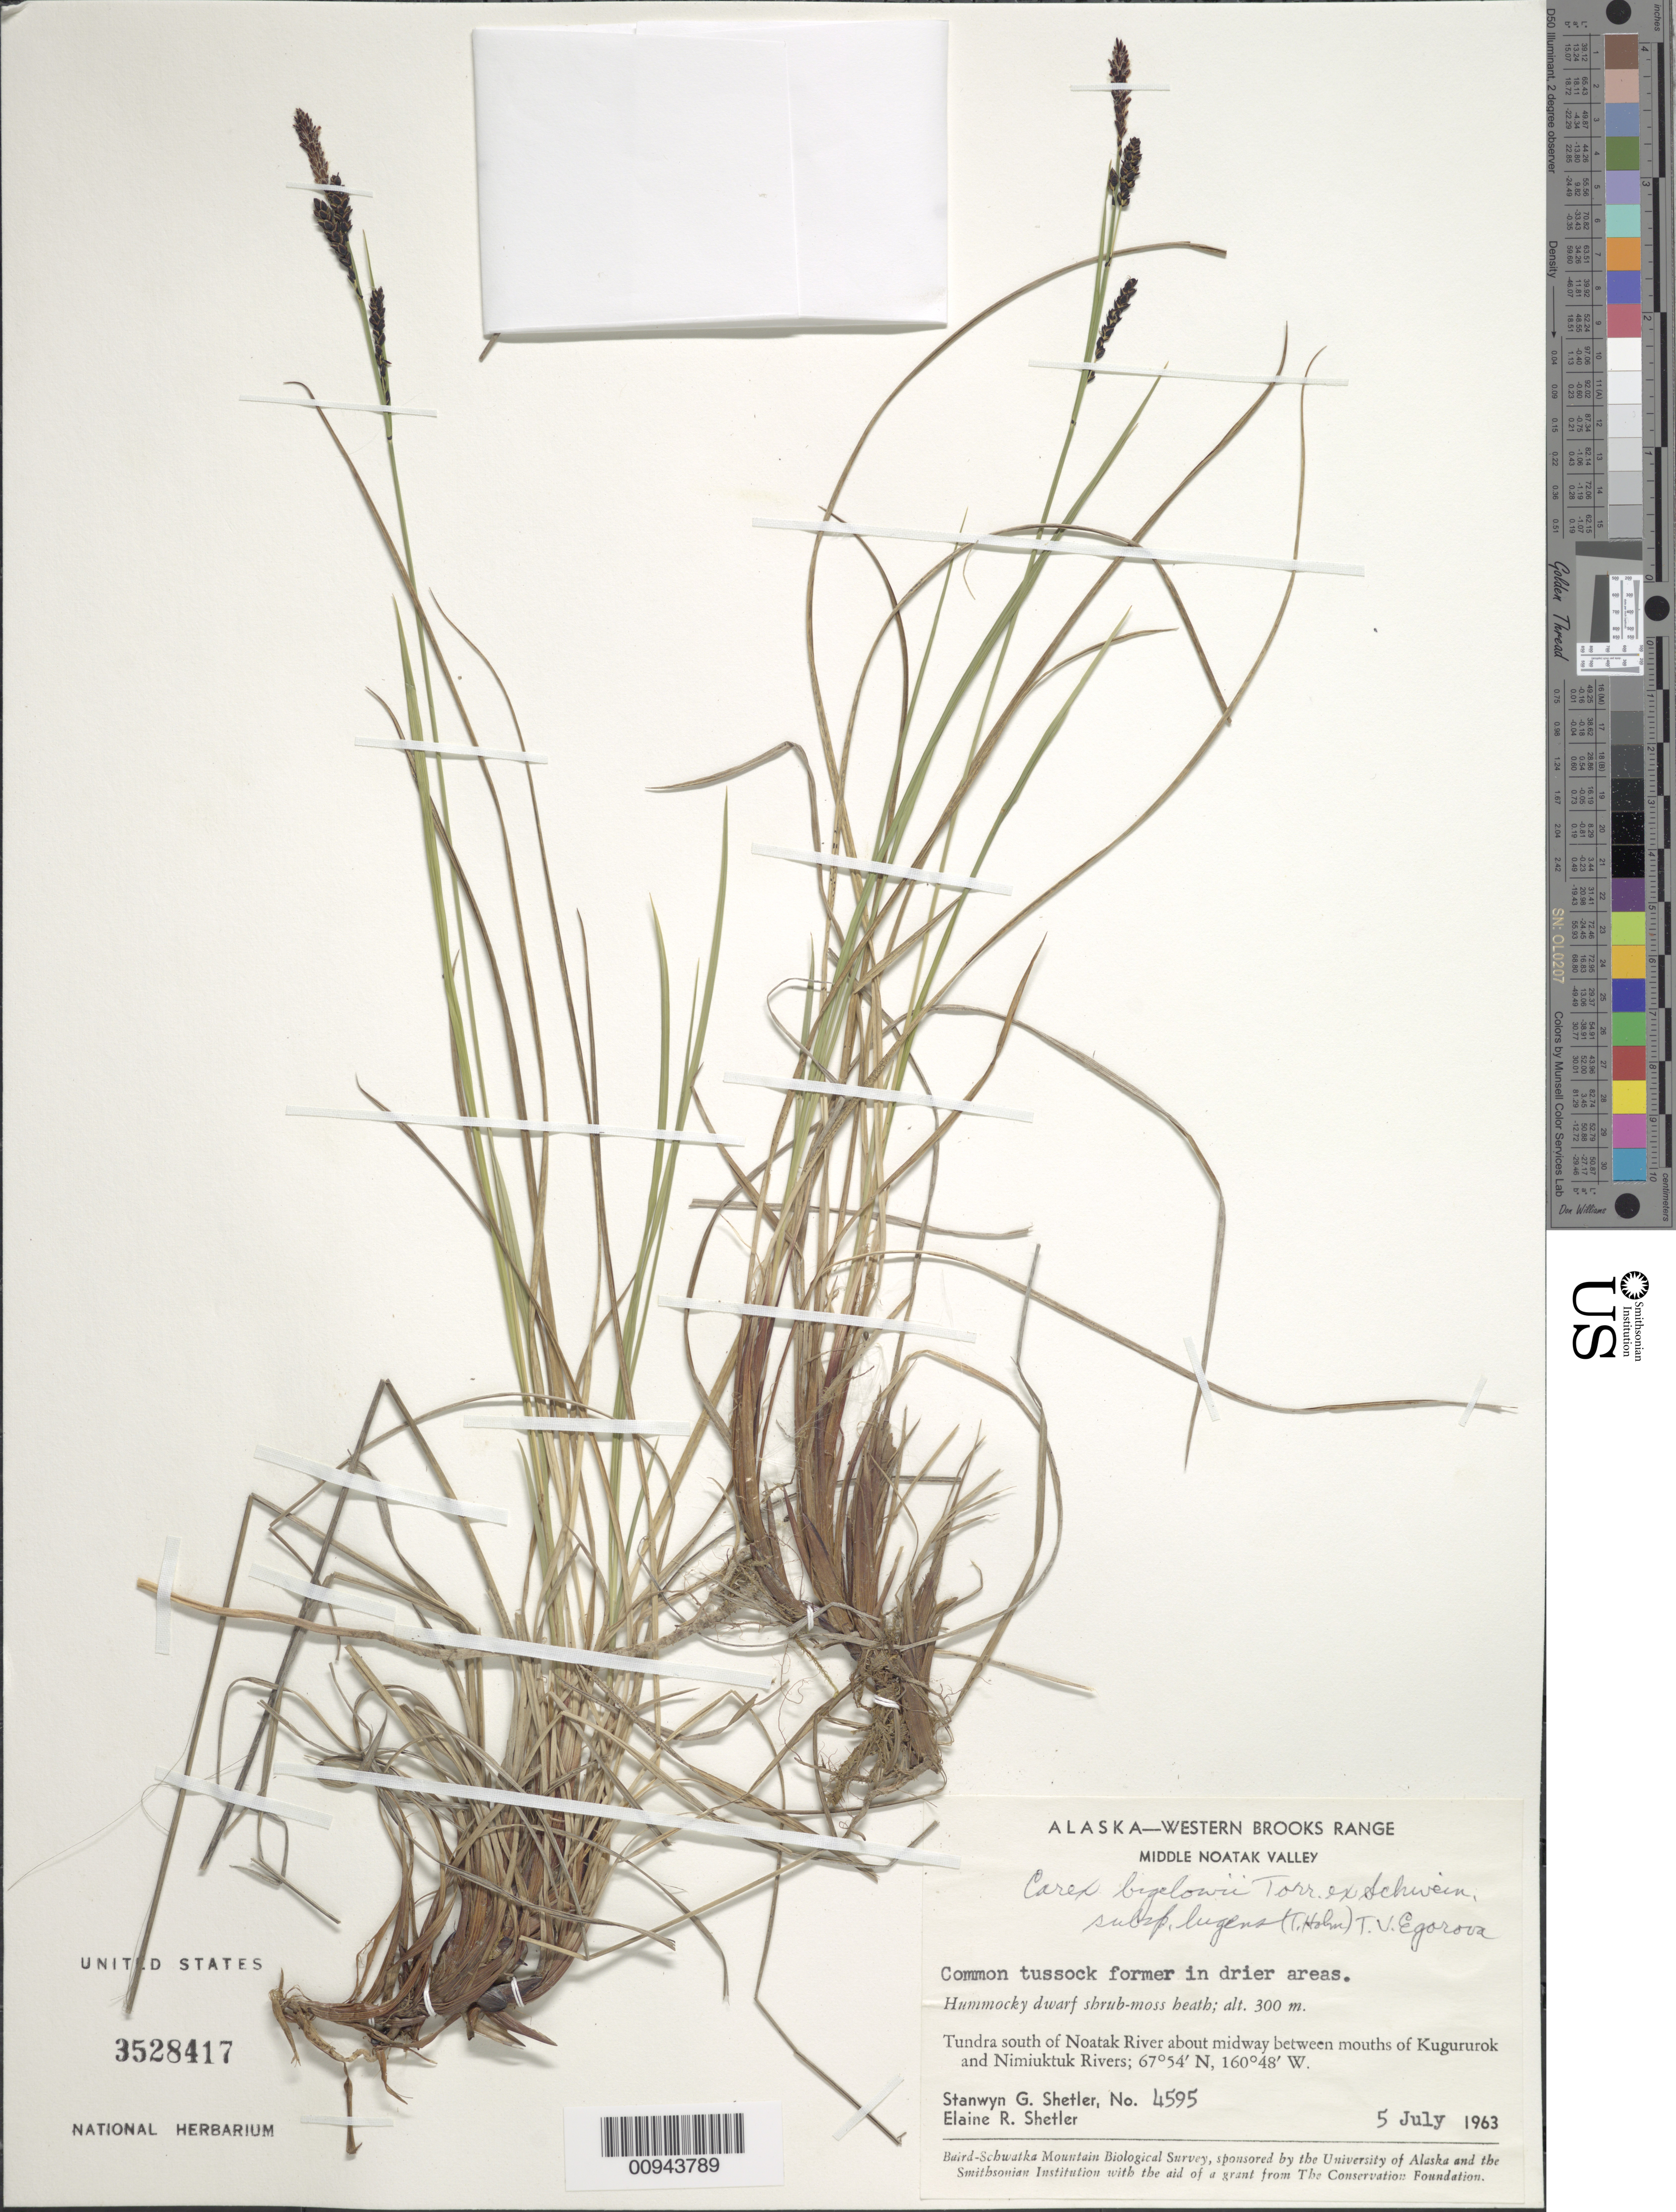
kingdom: Plantae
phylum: Tracheophyta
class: Liliopsida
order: Poales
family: Cyperaceae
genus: Carex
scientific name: Carex bigelowii subsp. lugens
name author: (Holm) T.V. Egorova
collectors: S. Shetler & E. R. Shetler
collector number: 4595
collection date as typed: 05 Jul 1963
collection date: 1963-07-05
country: United States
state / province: Alaska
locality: S of Noatak River about midway between mouths of Kugururok and Nimiuktuk Rivers. Western Brooks Range, Middle Noatak Valley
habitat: Tundra. Hummocky dwarf shrub-moss heath. Common tussock former in drier areas.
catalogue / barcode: US 3528417